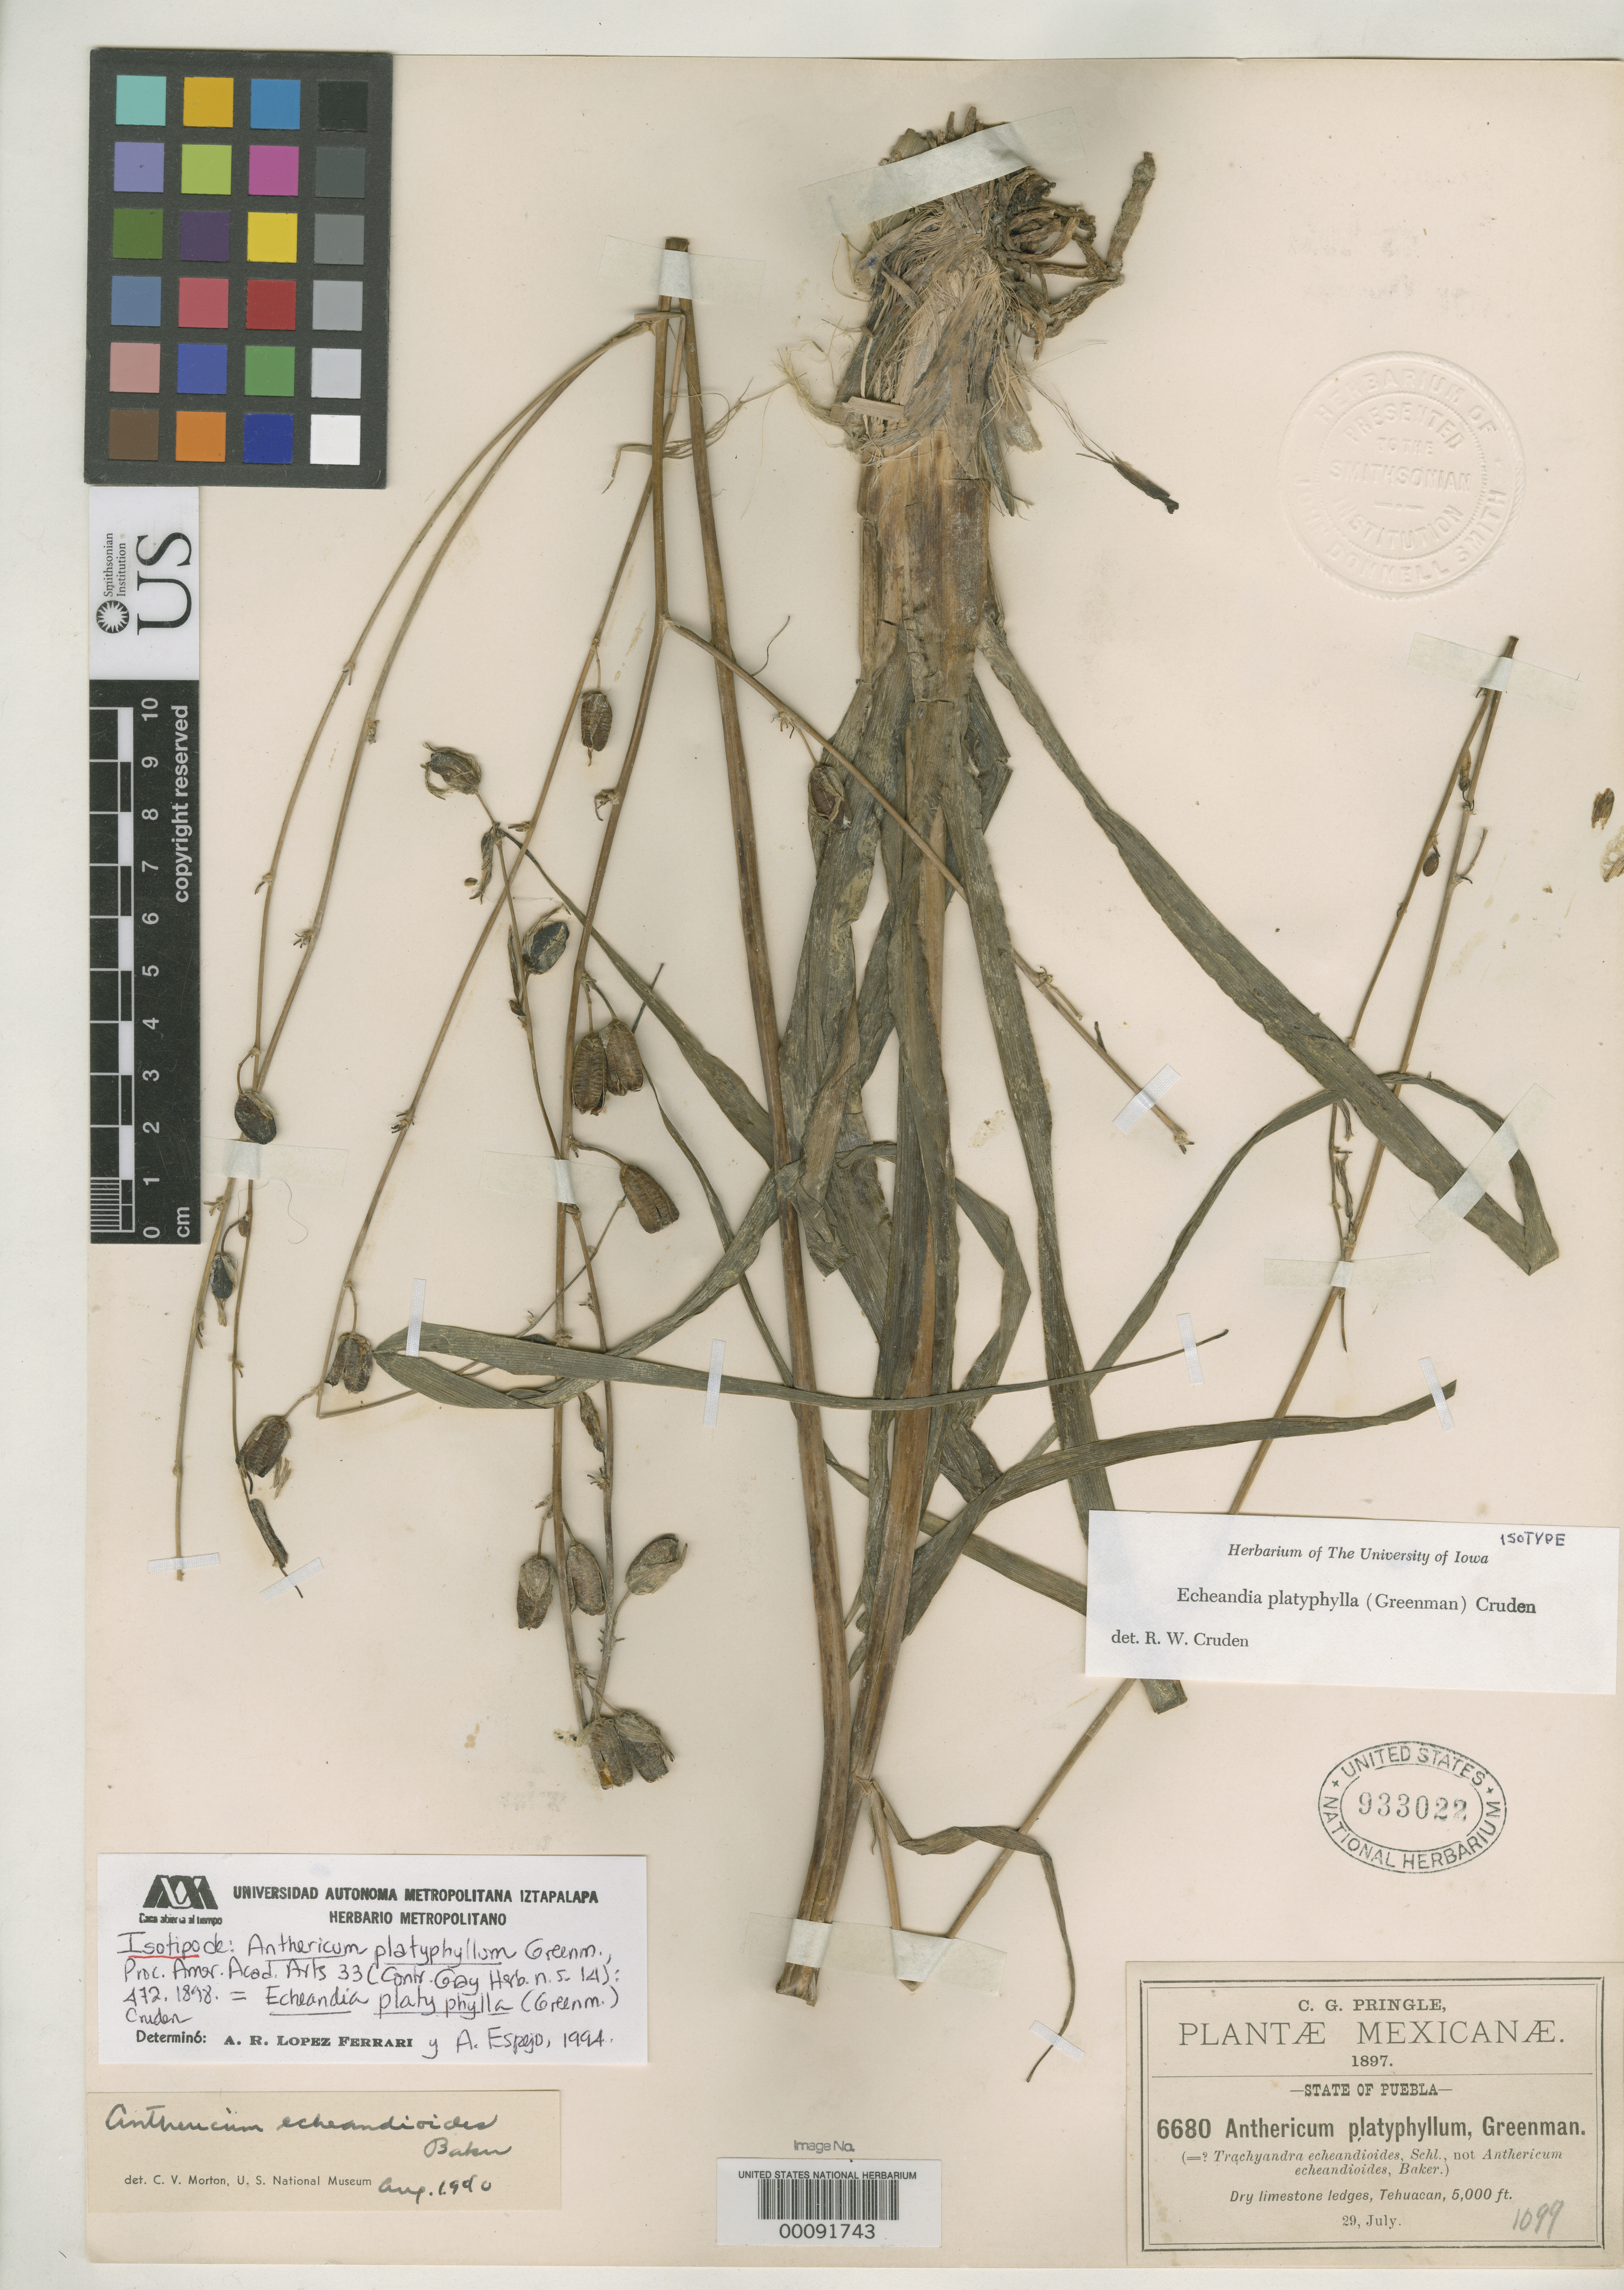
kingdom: Plantae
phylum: Tracheophyta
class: Liliopsida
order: Asparagales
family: Asparagaceae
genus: Anthericum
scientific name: Anthericum platyphyllum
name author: Greenm.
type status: Isotype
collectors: C. G. Pringle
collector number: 6680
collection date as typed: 29 Jul 1897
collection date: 1897-07-29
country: Mexico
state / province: Puebla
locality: Tehuacan; alt. 5000 ft.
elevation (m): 1524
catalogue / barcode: US 933022